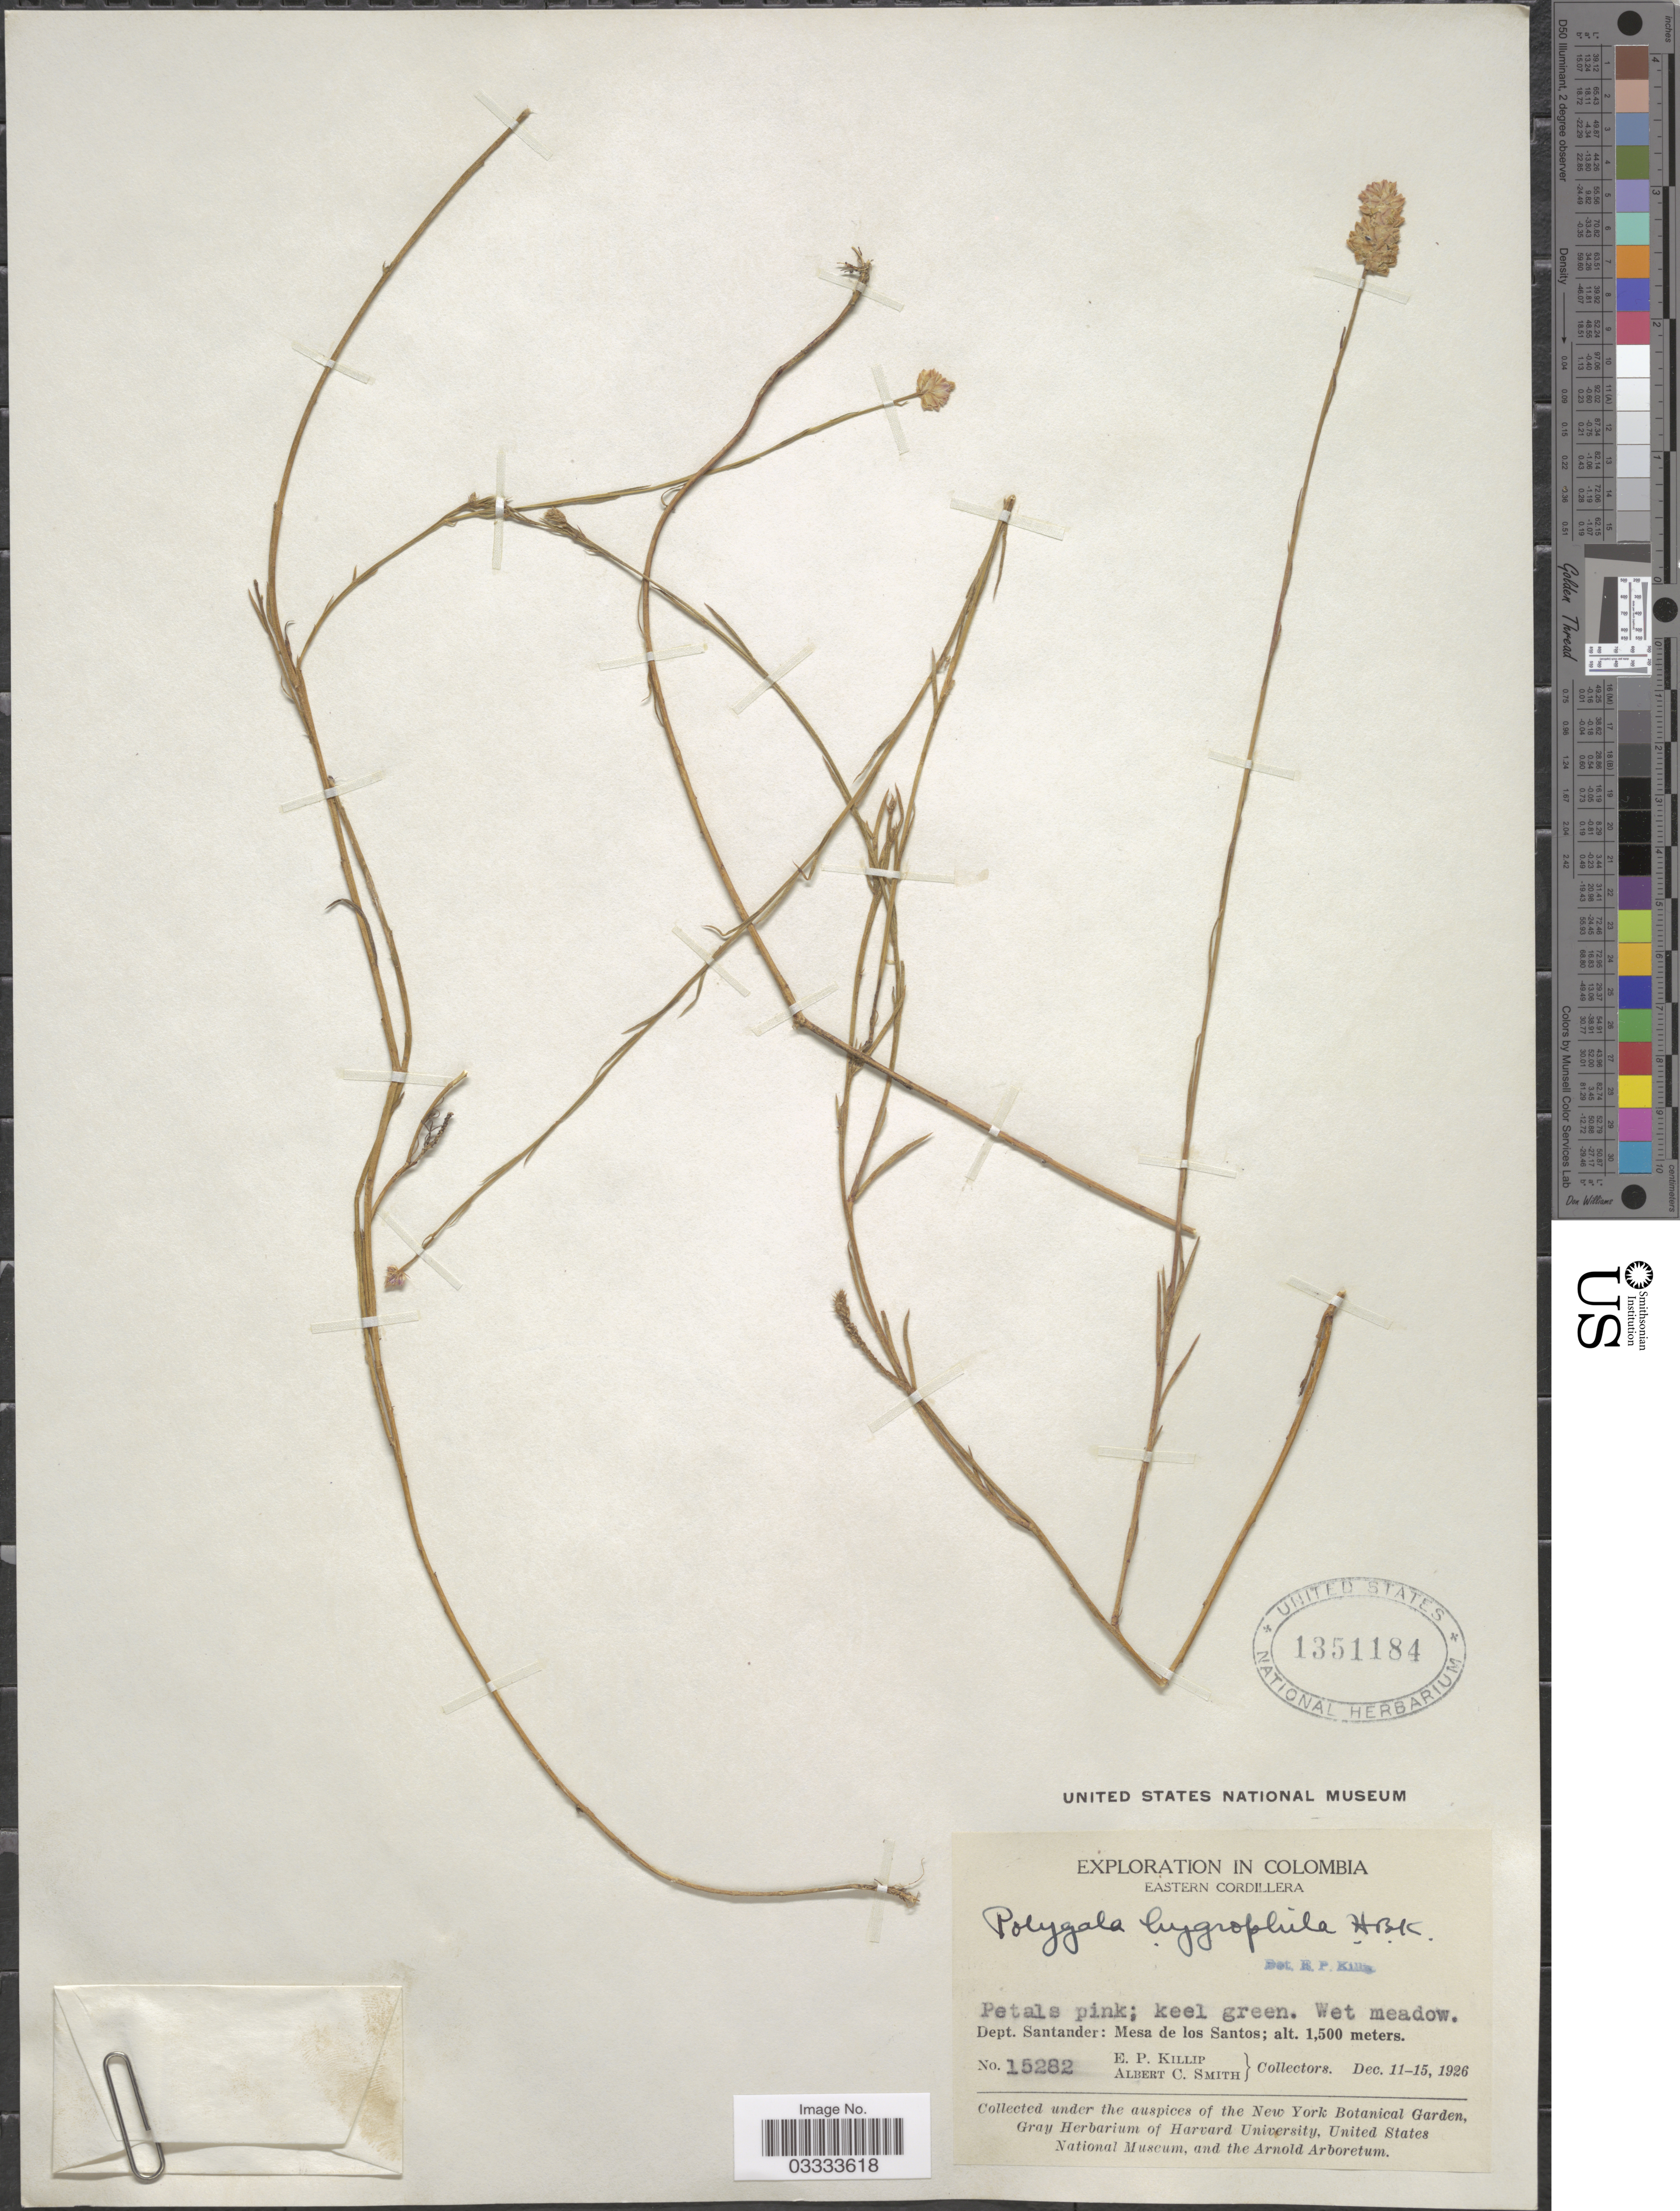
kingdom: Plantae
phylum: Tracheophyta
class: Magnoliopsida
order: Fabales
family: Polygalaceae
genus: Polygala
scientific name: Polygala hygrophila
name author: Kunth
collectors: E. P. Killip & A. C. Smith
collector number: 15282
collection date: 1926-12-11/1926-12-15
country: Colombia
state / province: Santander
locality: Eastern Cordillera. Dept. Santander: Mesa de los Santos.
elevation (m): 1500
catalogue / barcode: US 1351184